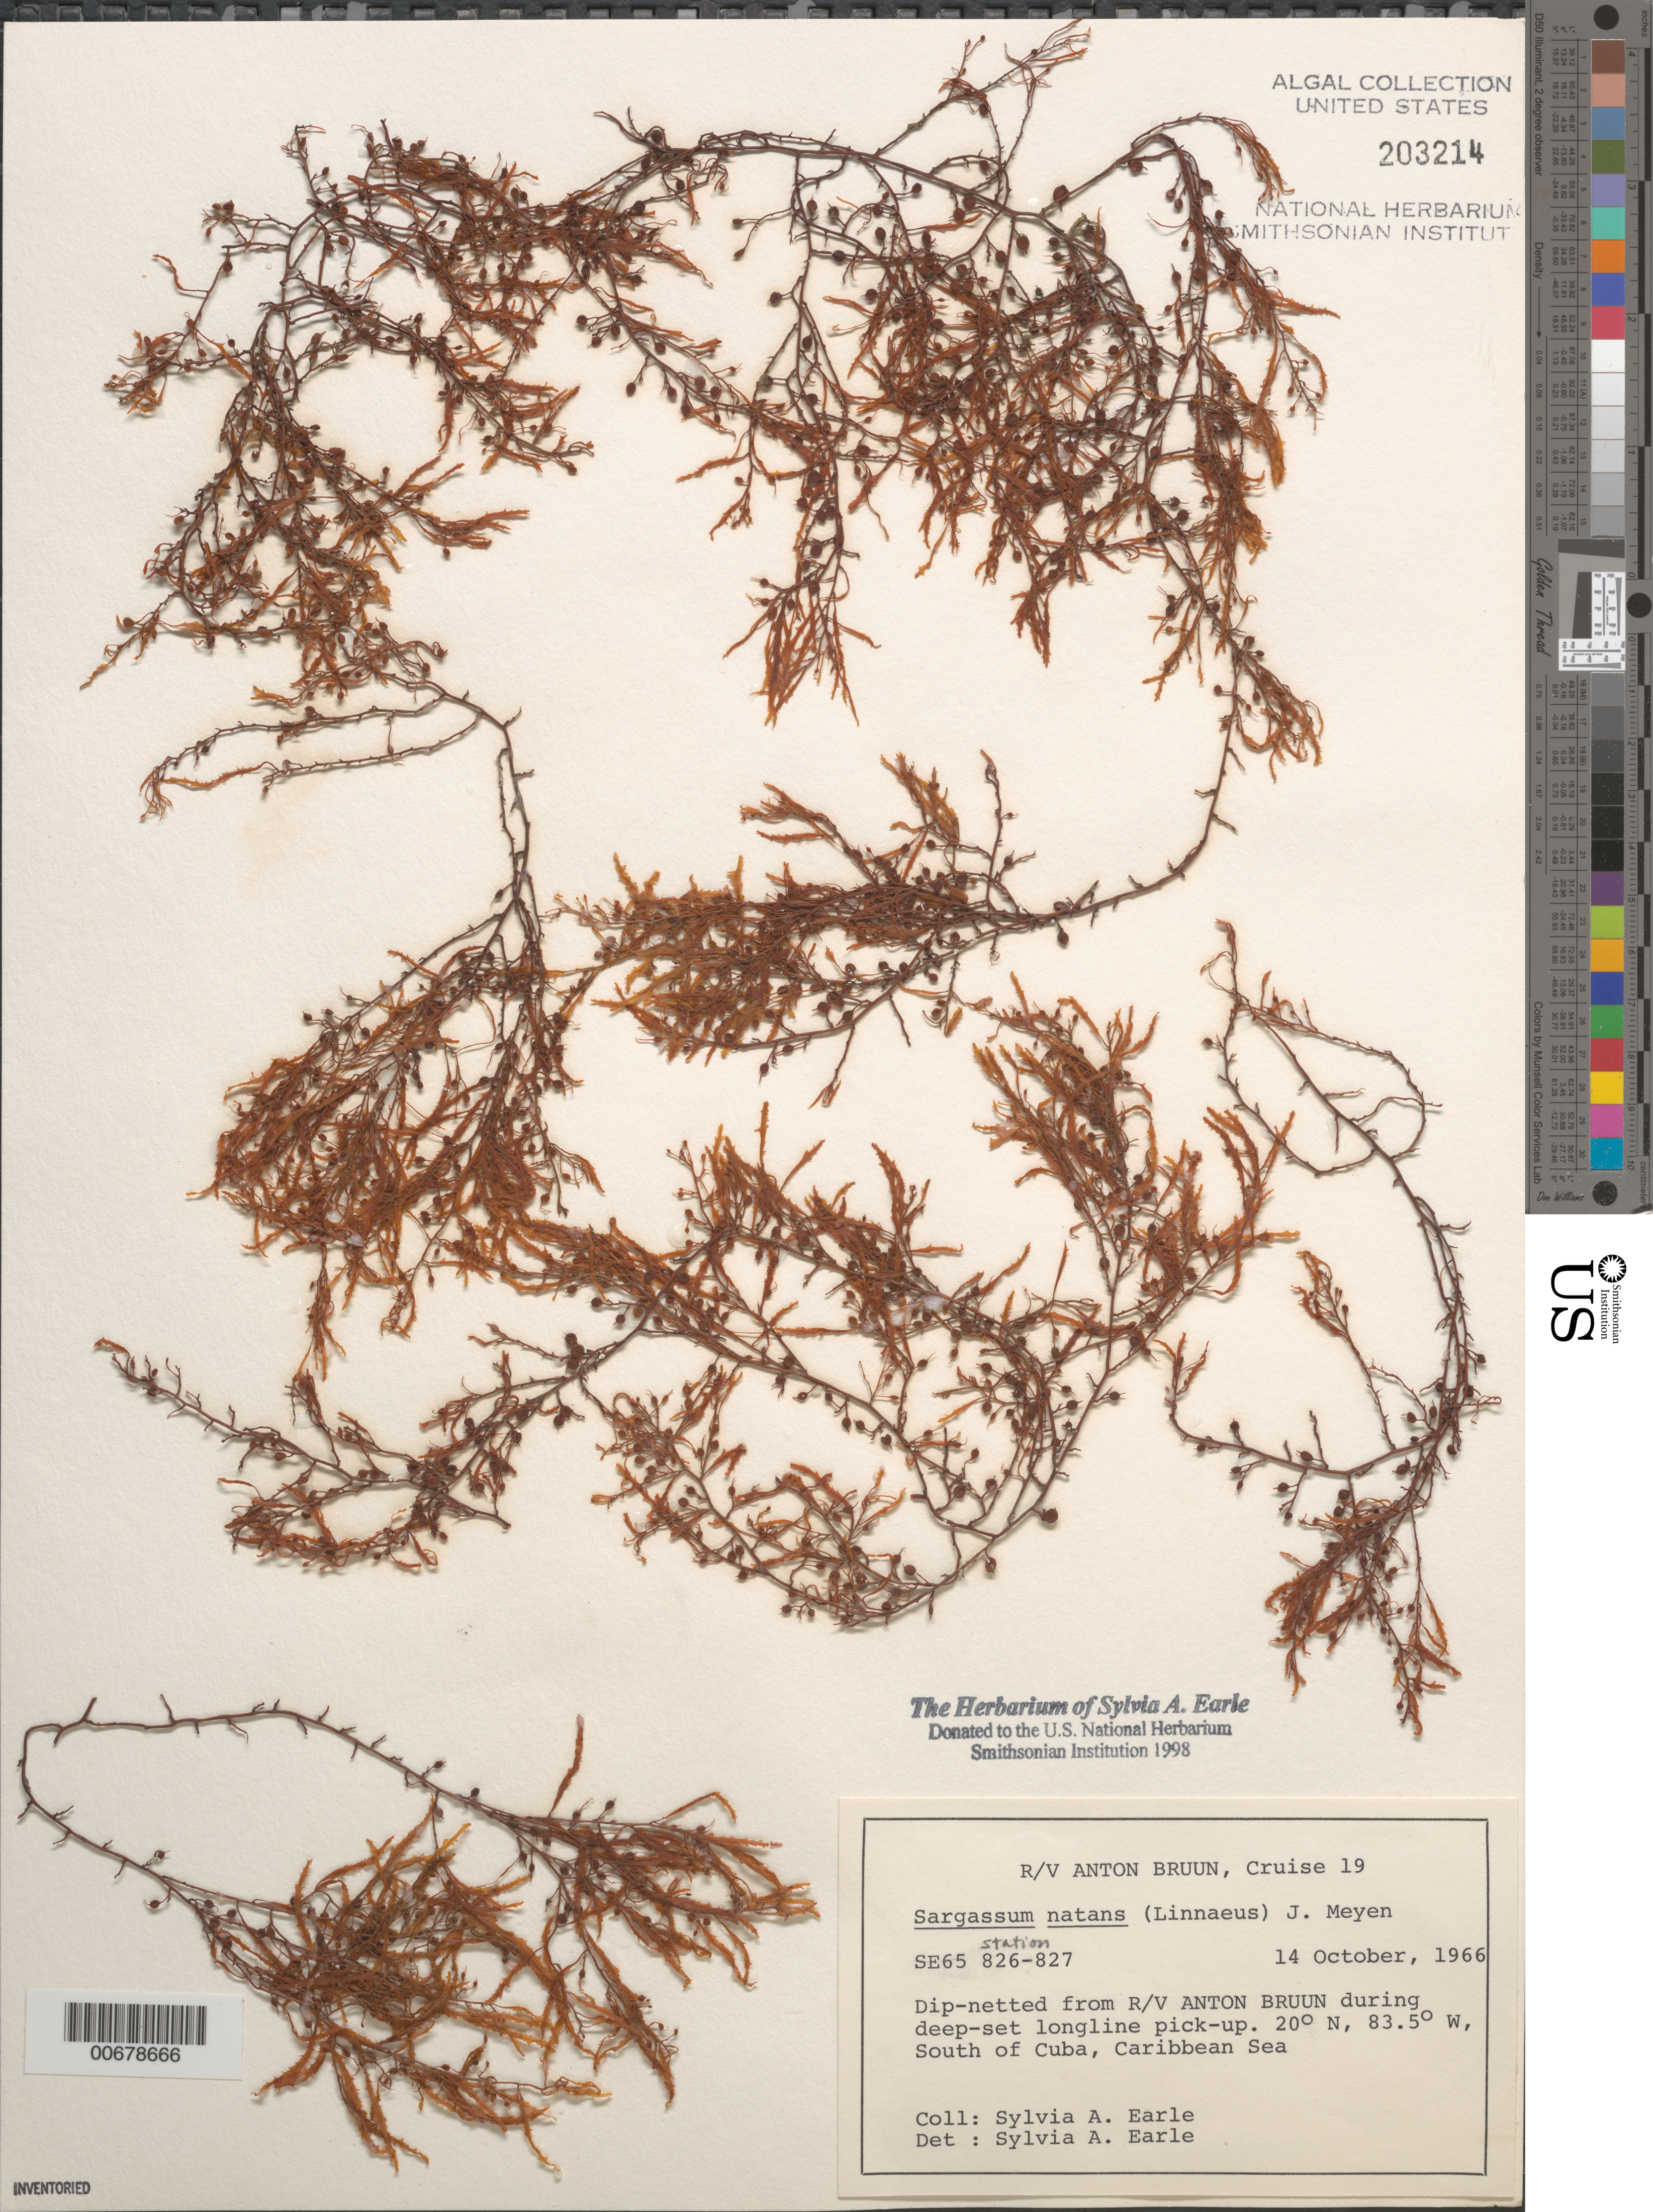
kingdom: Chromista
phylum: Ochrophyta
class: Phaeophyceae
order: Fucales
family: Sargassaceae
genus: Sargassum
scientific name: Sargassum natans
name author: (L.) Gaillon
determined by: Earle, S. A.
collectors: S. A. Earle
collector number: SE 65826-827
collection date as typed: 14 Oct 1966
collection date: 1966-10-14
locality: Caribbean Sea south of Cuba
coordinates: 20 N, 83.5 W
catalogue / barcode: US 203214